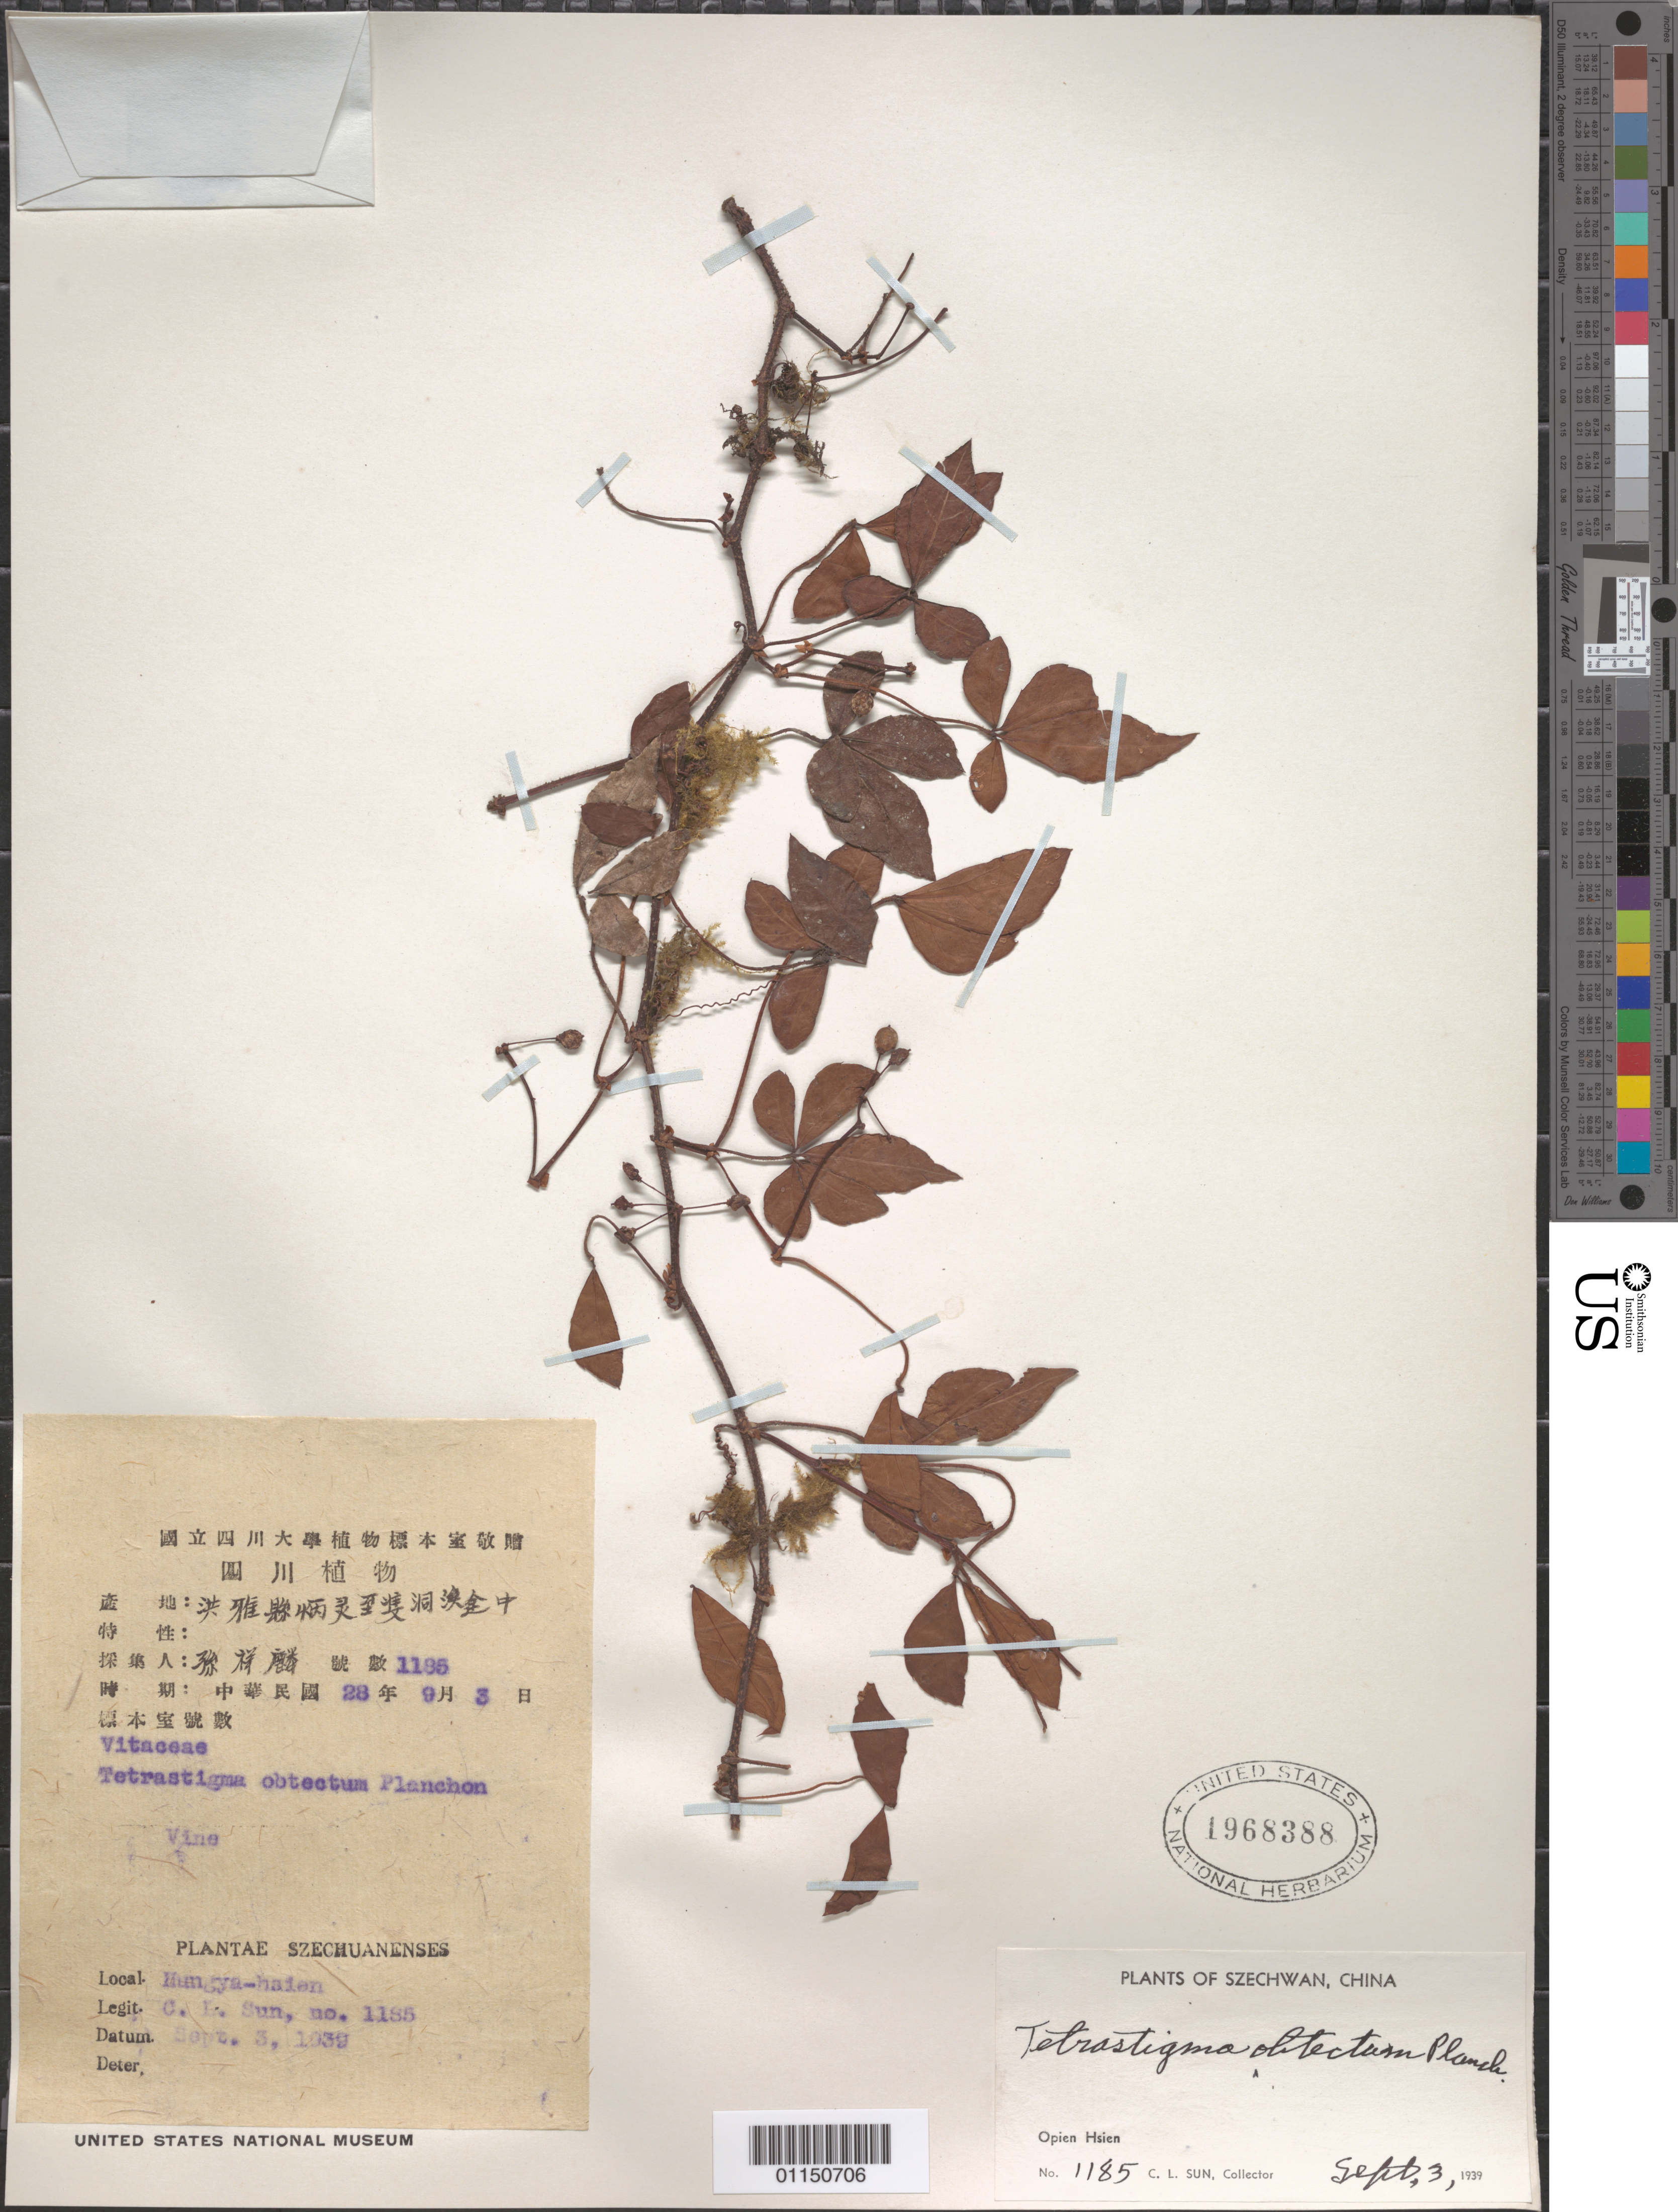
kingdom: Plantae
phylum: Tracheophyta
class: Magnoliopsida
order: Vitales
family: Vitaceae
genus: Tetrastigma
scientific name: Tetrastigma obtectum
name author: (Wall. ex Laws.) Planch. ex Franch.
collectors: C. Sun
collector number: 1185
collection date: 1939-09-03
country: China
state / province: Sichuan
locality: Opien Hsien.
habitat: Vine.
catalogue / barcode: US 1968388